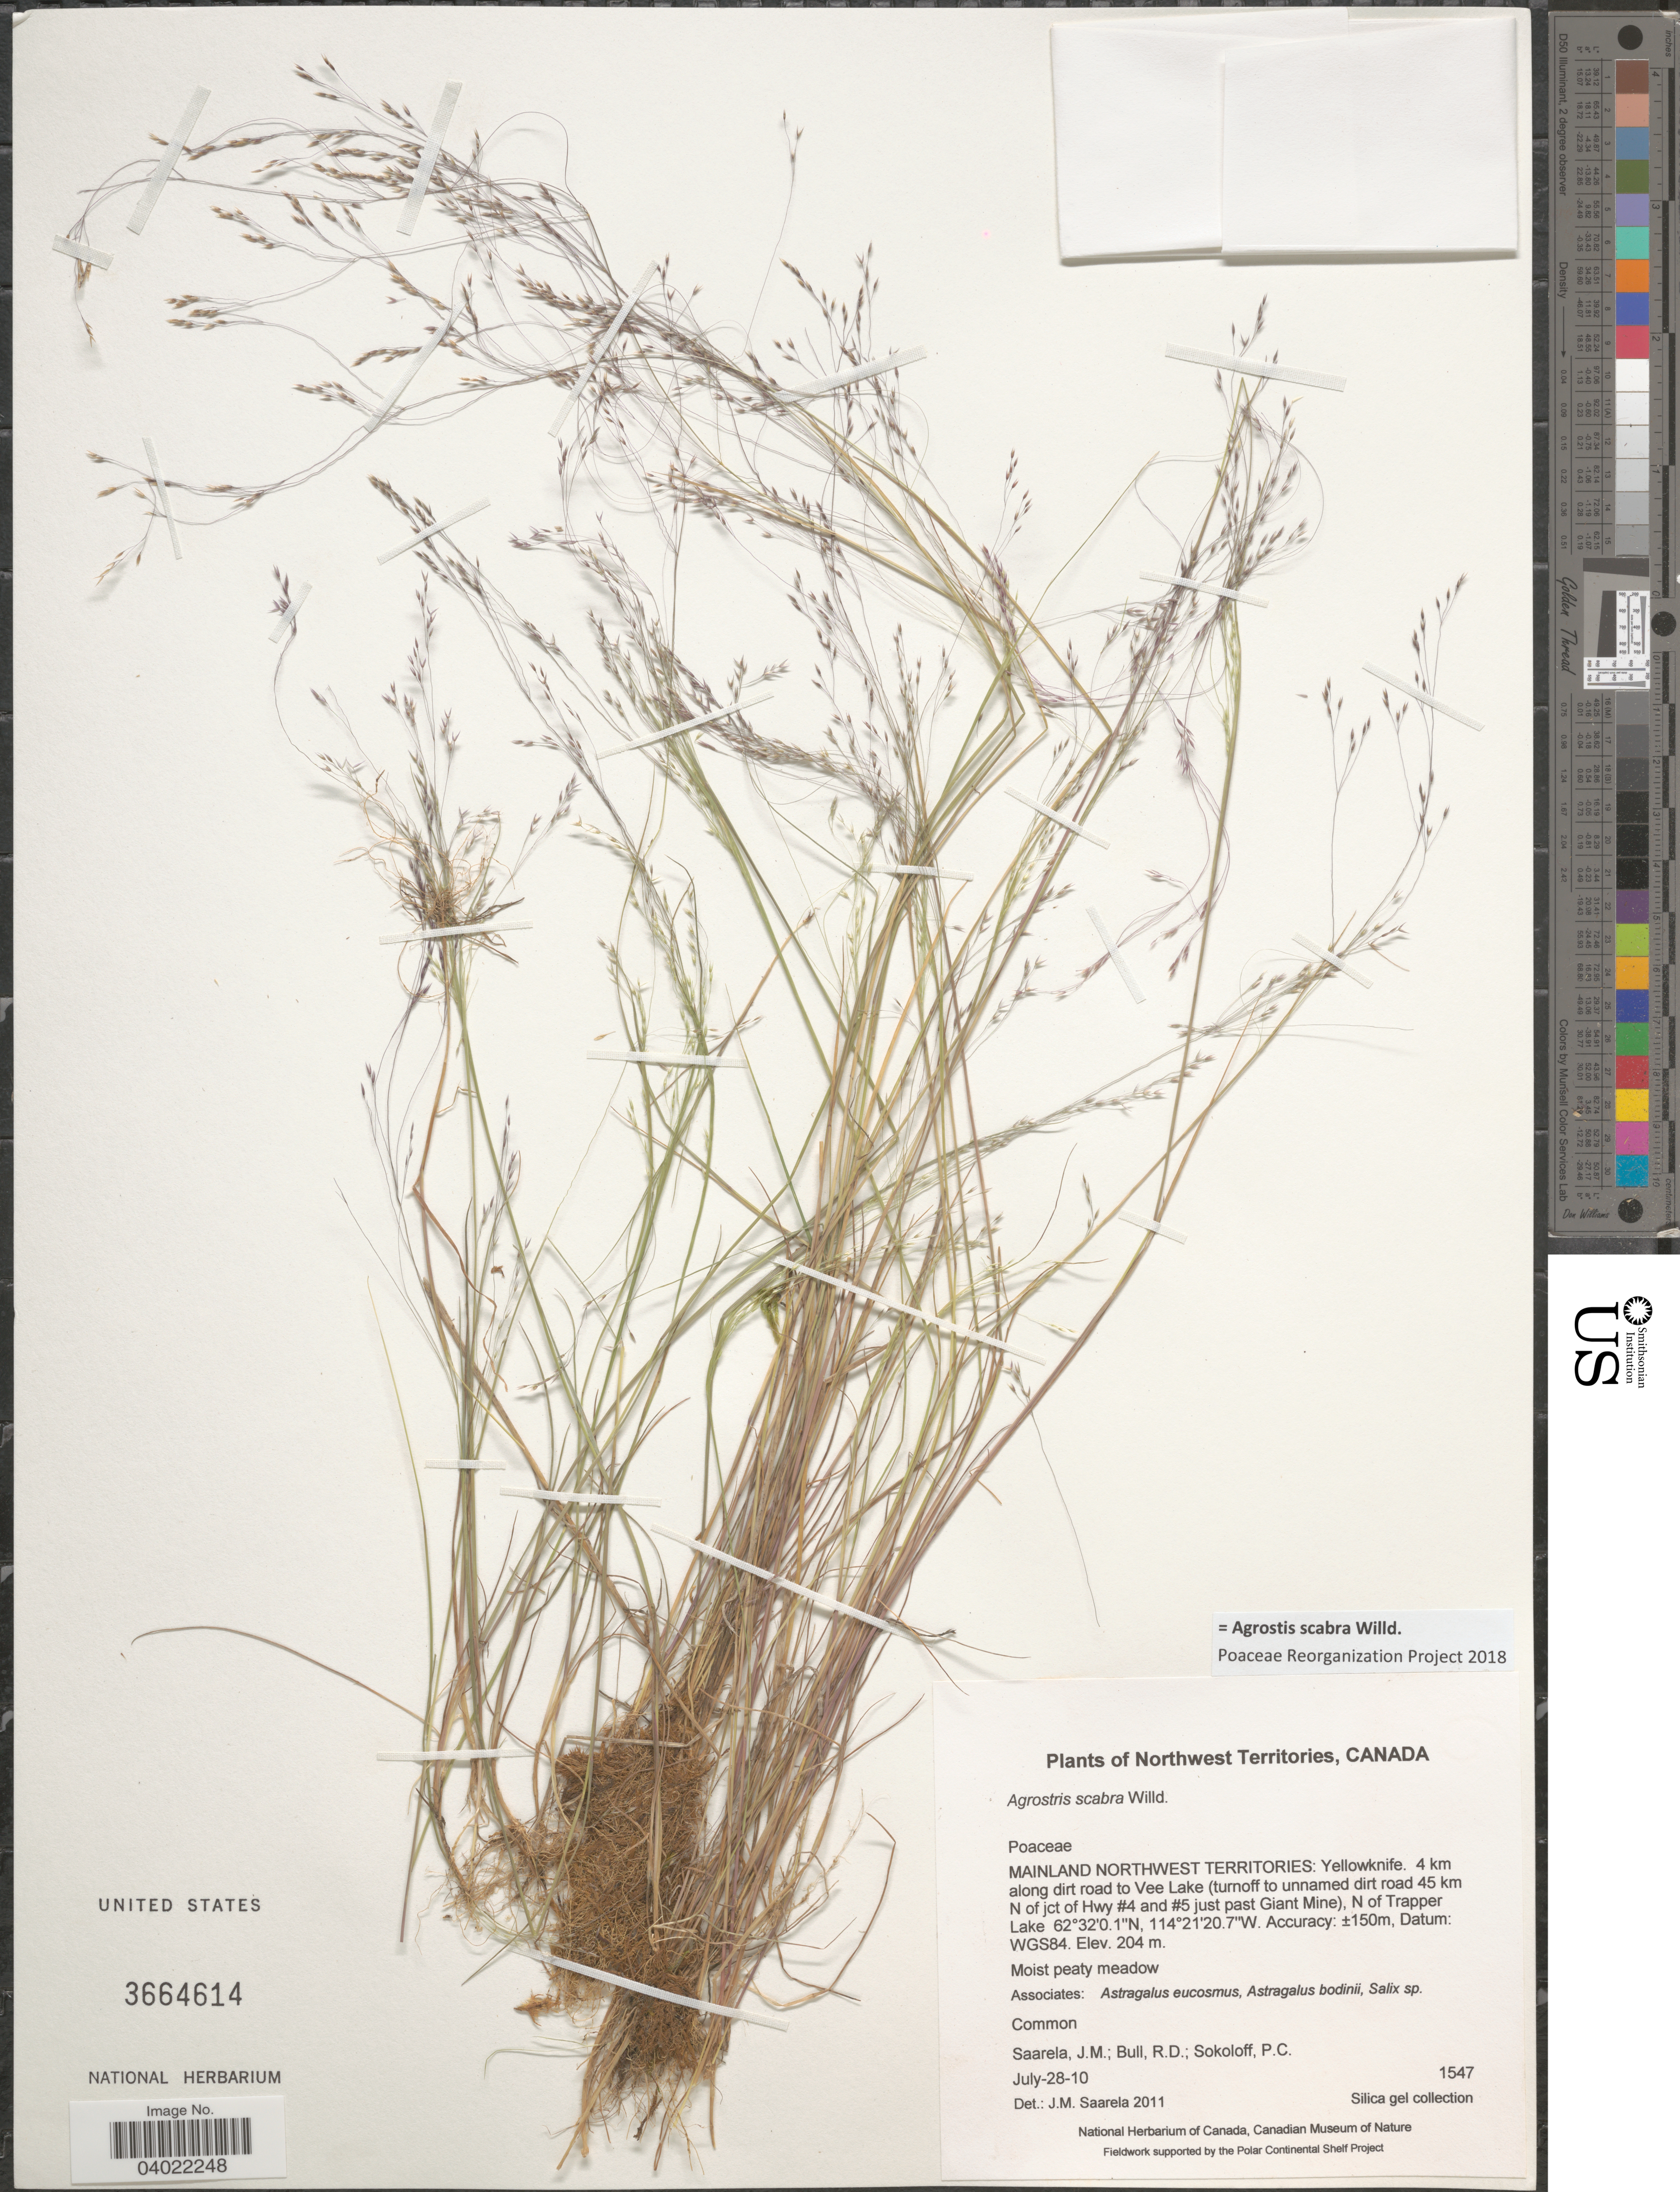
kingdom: Plantae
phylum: Tracheophyta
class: Liliopsida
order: Poales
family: Poaceae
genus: Agrostis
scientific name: Agrostis scabra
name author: Willd.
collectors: J. Saarela, R. Bull & P. Sokoloff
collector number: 1547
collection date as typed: Transcribed d/m/y: 28/7/10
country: Canada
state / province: Northwest Territories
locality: Mainland Northwest Territories: Yellowknife. 4 km along dirt road to Vee Lake (turnoff tu unnamed dirt road 45 km N of jct of Hwy #4 and #5 just past Giant Mine), N of Trapper Lake. WGS84.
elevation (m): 150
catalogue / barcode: US 3664614